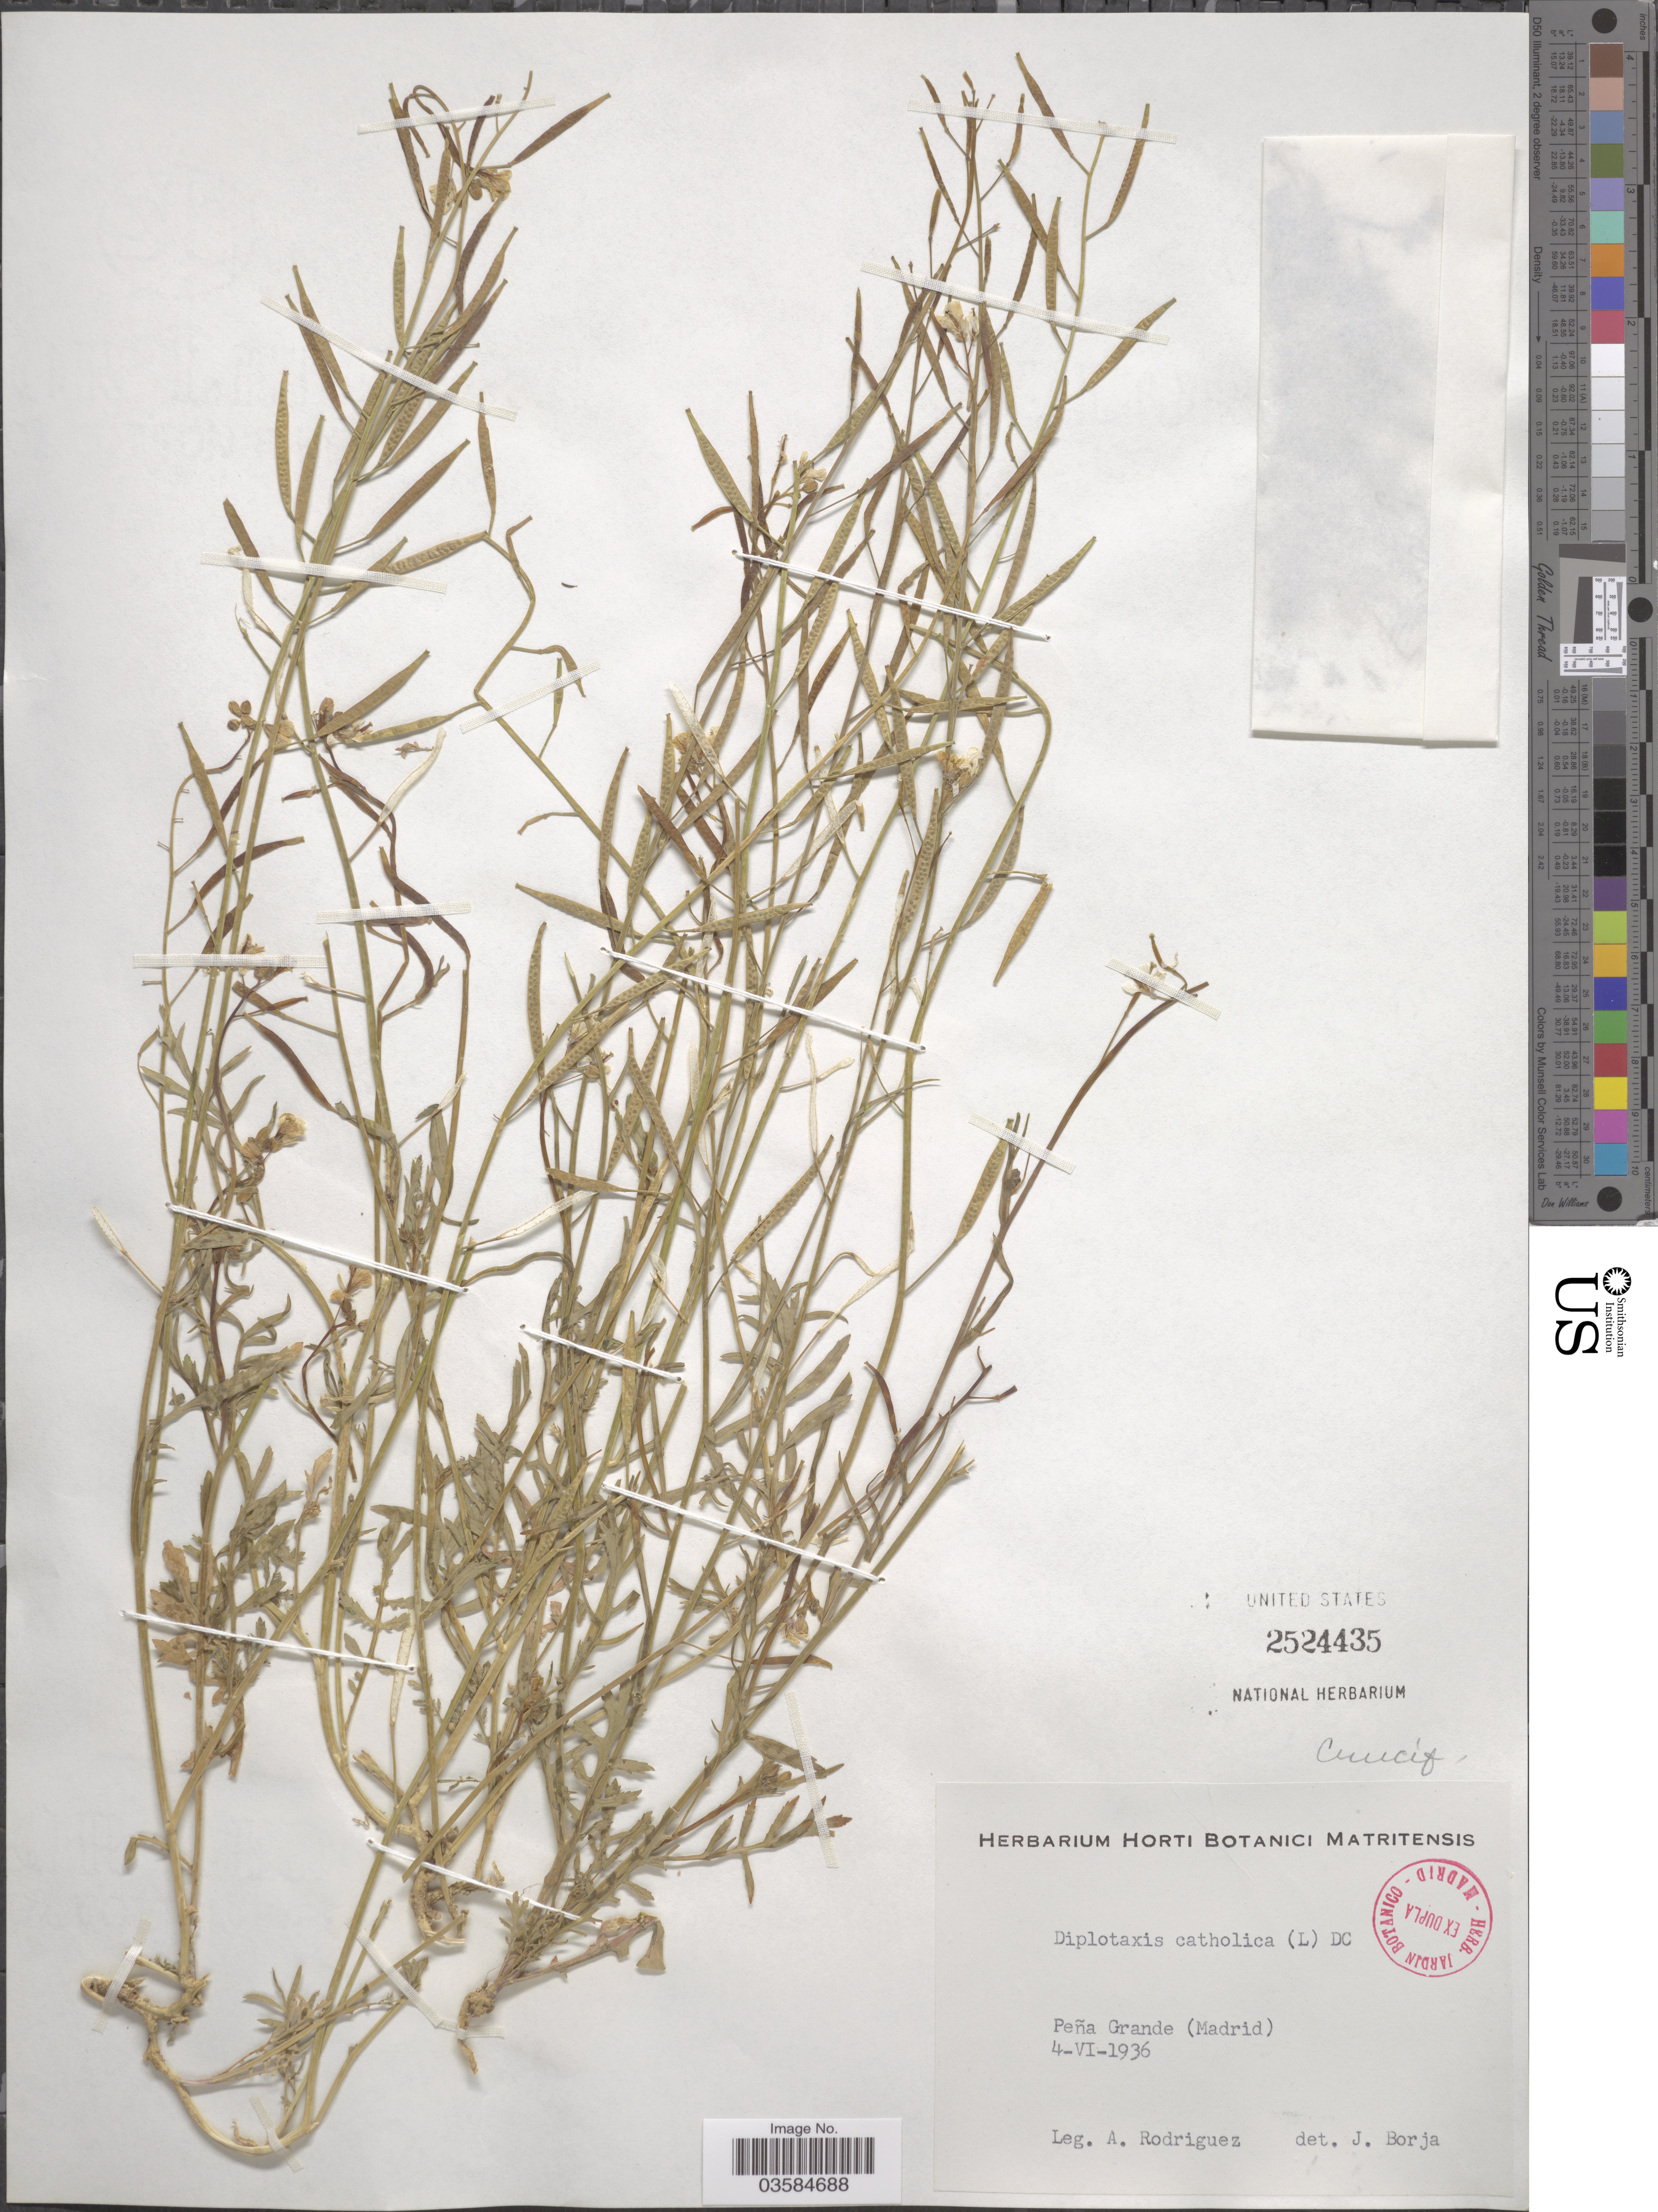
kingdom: Plantae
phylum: Tracheophyta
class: Magnoliopsida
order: Brassicales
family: Brassicaceae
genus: Diplotaxis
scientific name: Diplotaxis catholica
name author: (L.) DC.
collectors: A. Rodriguez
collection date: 1936-06-04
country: Spain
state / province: Madrid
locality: Peña Grande.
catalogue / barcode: US 2524435